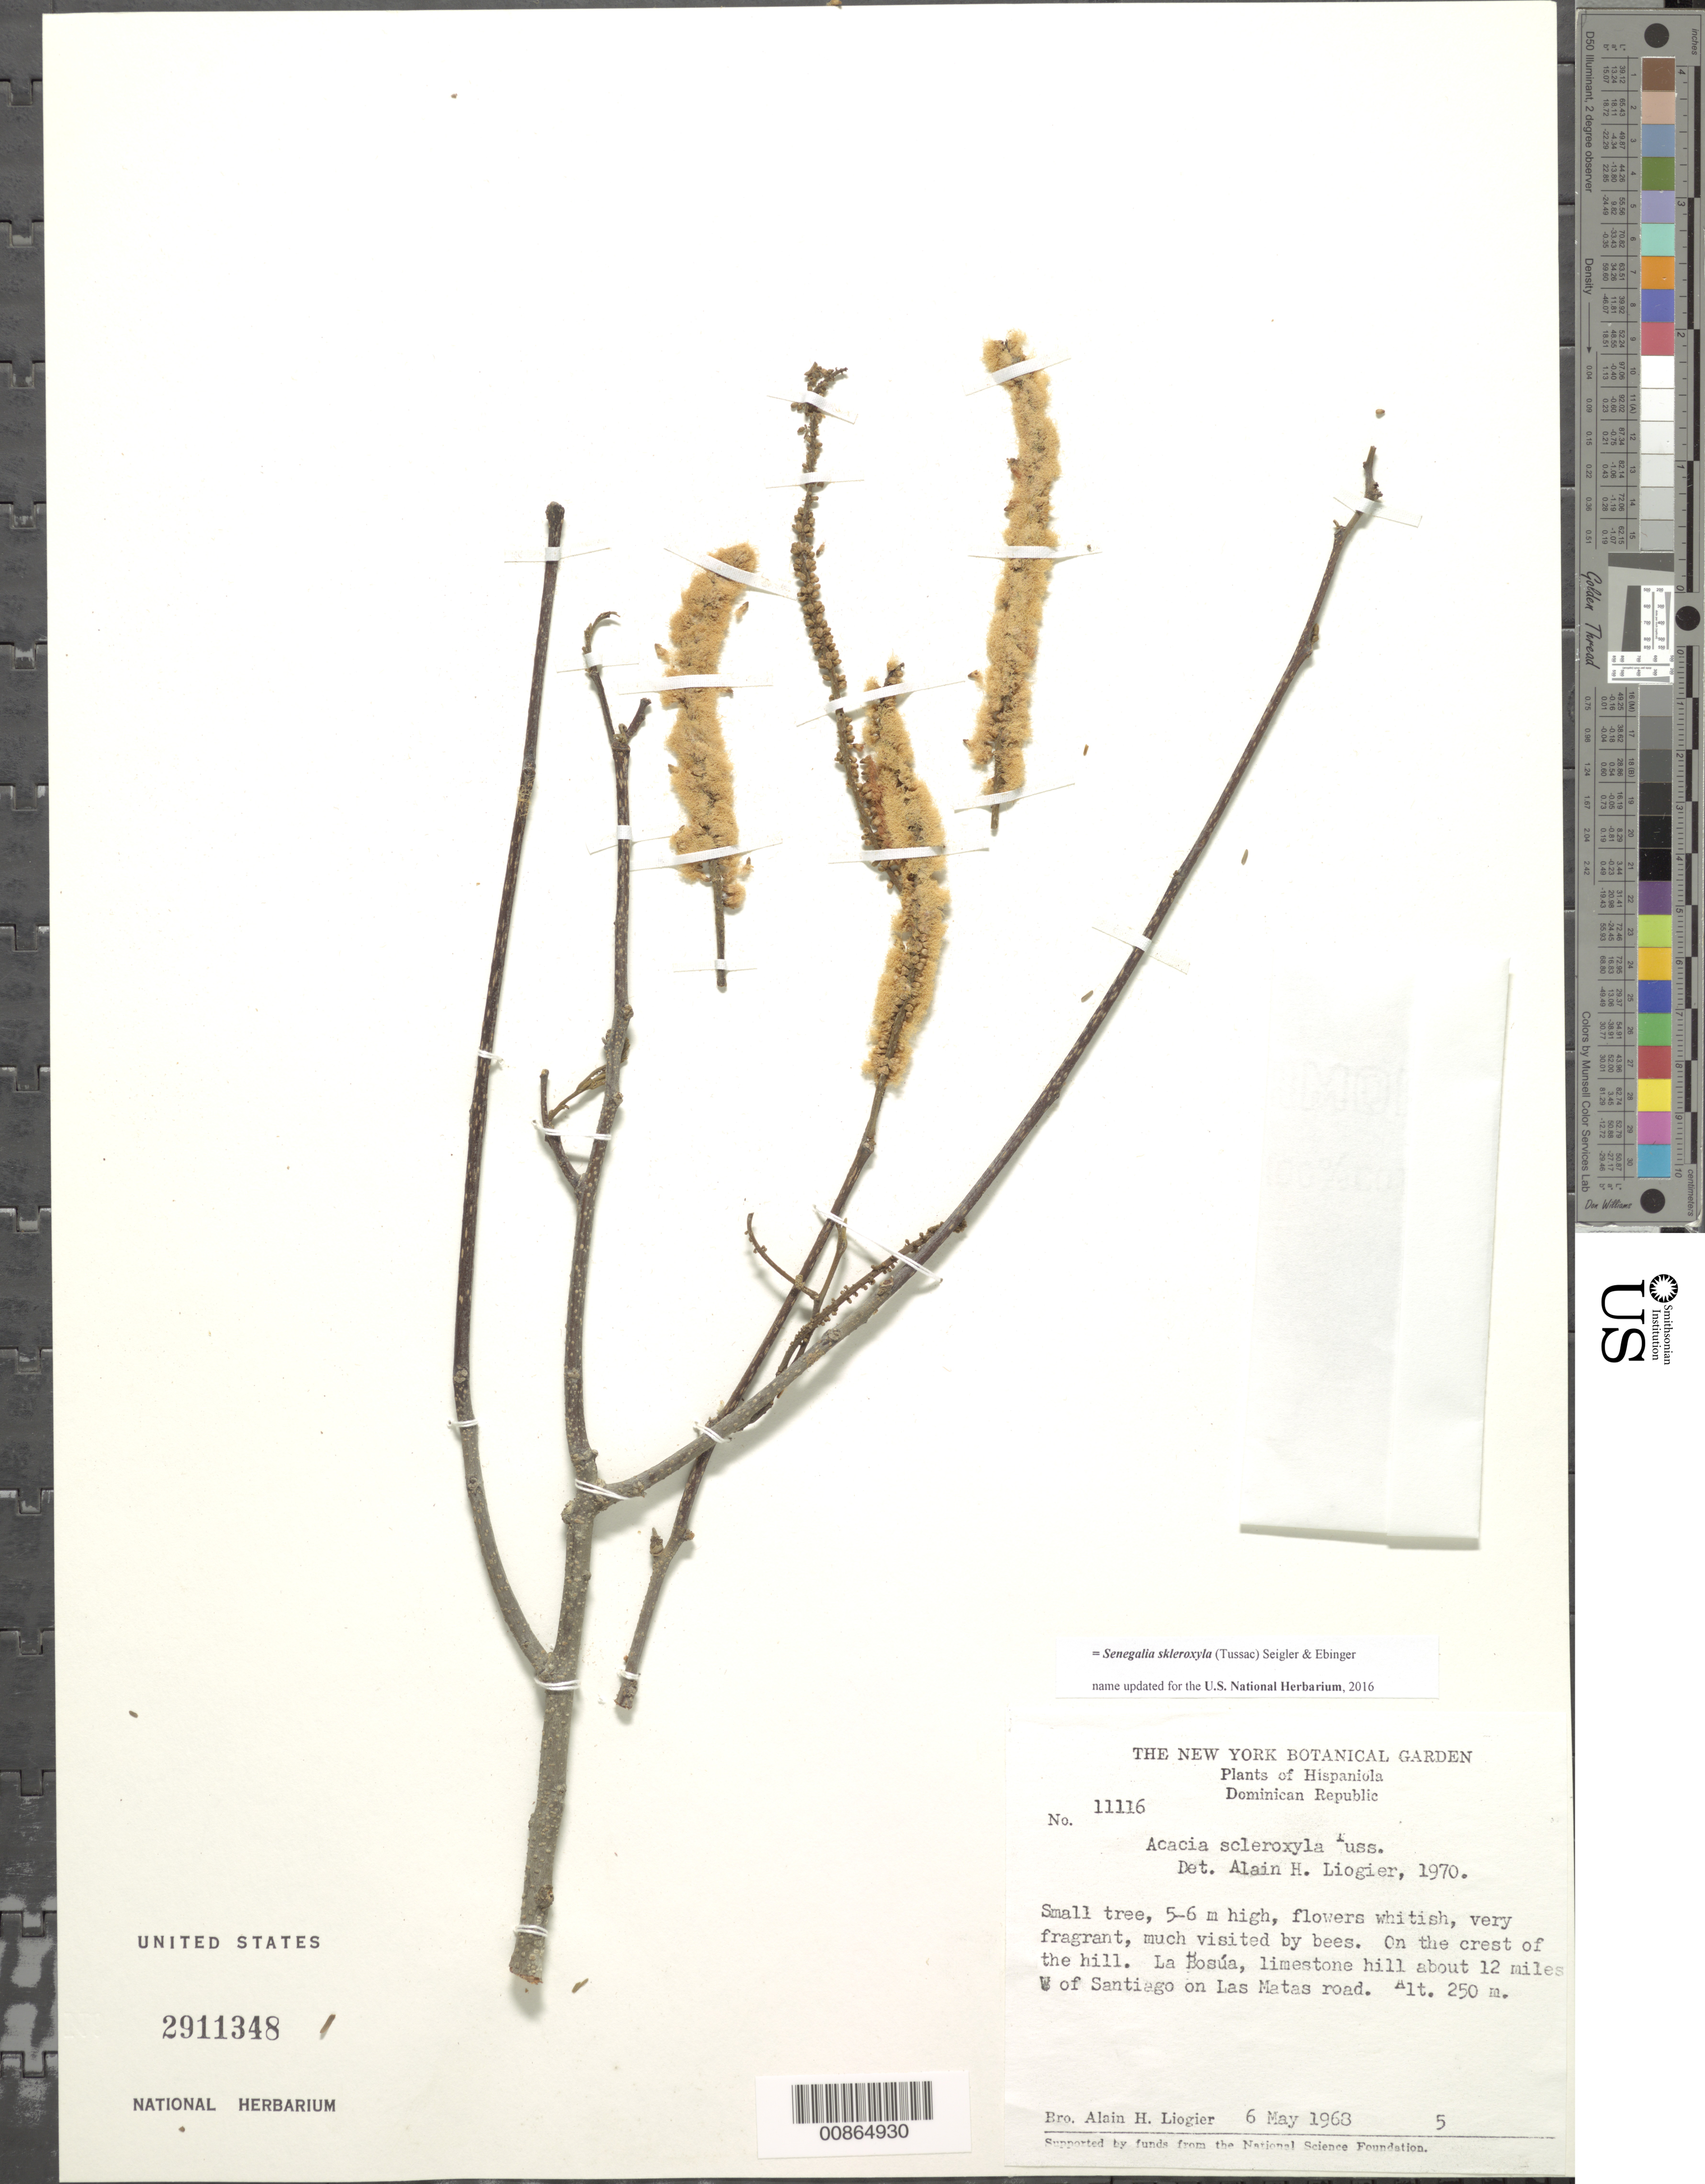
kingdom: Plantae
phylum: Tracheophyta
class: Magnoliopsida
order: Fabales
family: Fabaceae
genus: Parasenegalia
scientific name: Parasenegalia skleroxyla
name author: (Tussac) Seigler & Ebinger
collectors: A. H. Liogier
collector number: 11116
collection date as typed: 06 May 1968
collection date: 1968-05-06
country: Dominican Republic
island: Hispaniola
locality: La Bosúa, limestone hill about 12 miles W of Santiago on Las Matas road.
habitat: On the crest of the hill. Limestone hill.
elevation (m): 250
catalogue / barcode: US 2911348